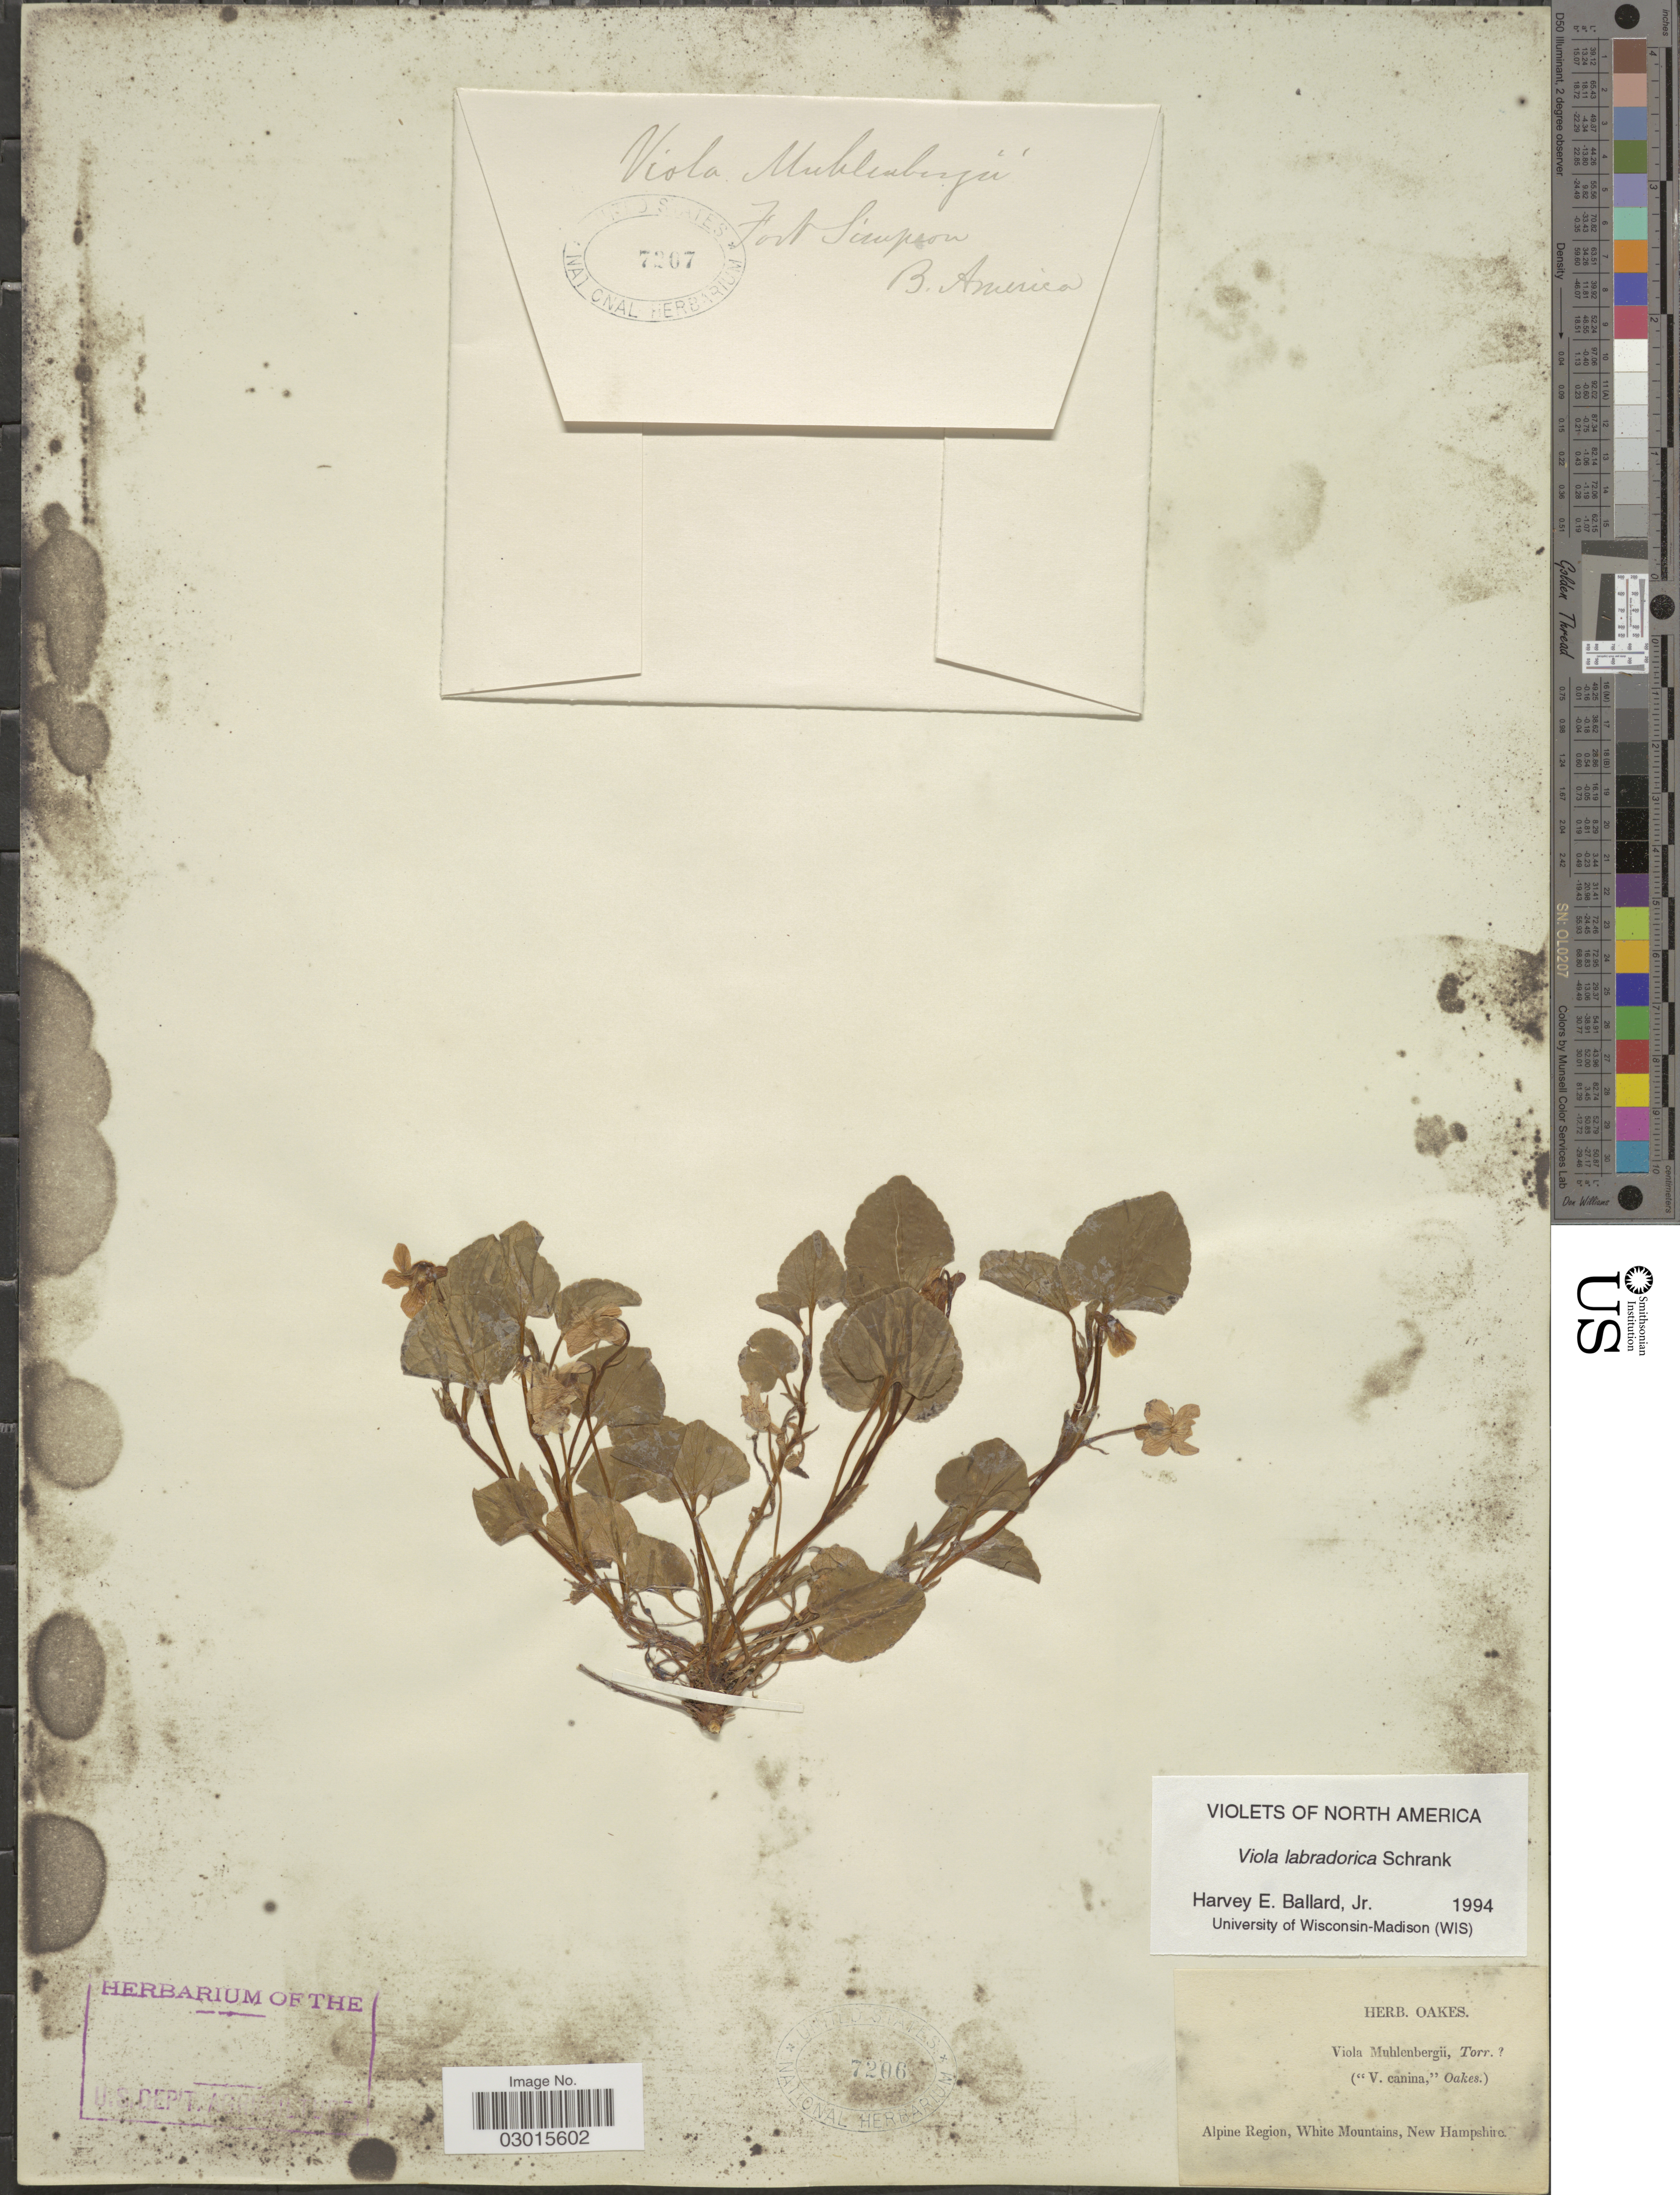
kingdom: Plantae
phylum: Tracheophyta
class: Magnoliopsida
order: Malpighiales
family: Violaceae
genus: Viola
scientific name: Viola labradorica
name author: Schrank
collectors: ex herb. Oakes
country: United States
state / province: New Hampshire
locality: Alpine Region, White Mountains.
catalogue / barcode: US 7206